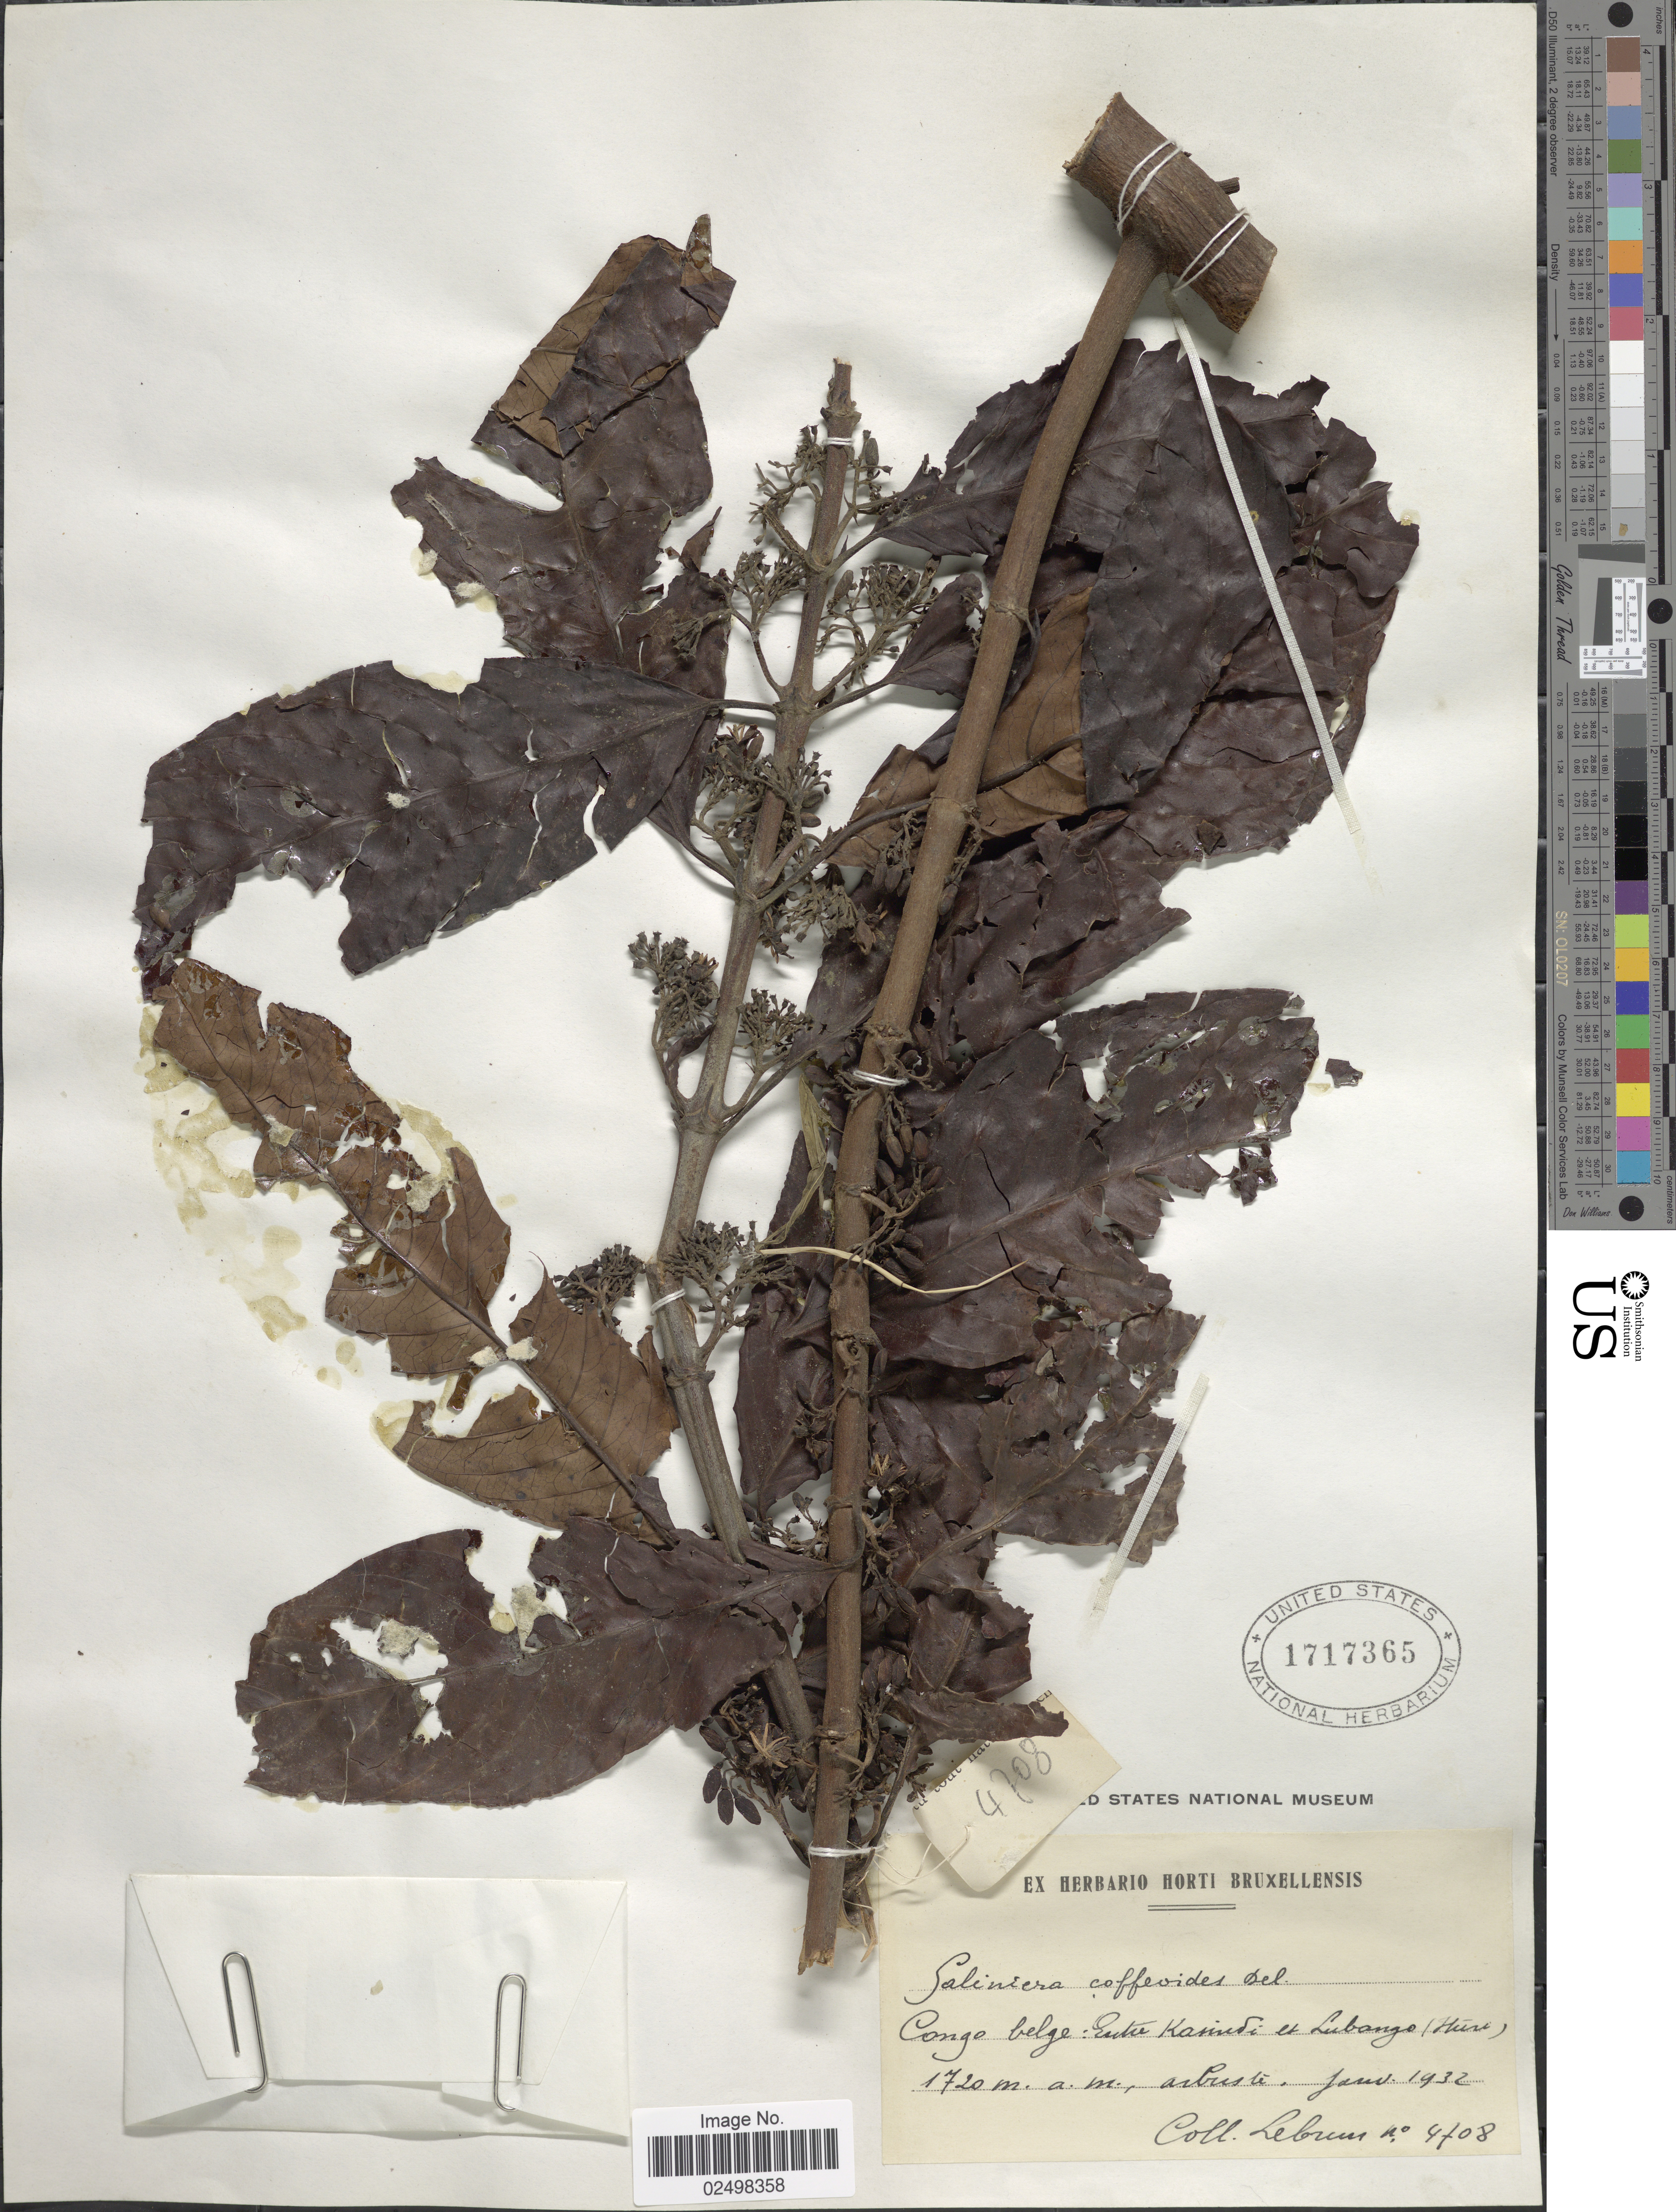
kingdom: Plantae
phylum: Tracheophyta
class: Magnoliopsida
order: Gentianales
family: Rubiaceae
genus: Galiniera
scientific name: Galiniera coffeoides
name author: Delile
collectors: J.A. Lebrun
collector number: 4708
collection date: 1932-01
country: Congo, Democratic Republic of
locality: Congo Belge.: Entre Kasindi et Lubango (Ituri)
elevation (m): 1720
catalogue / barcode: US 1717365